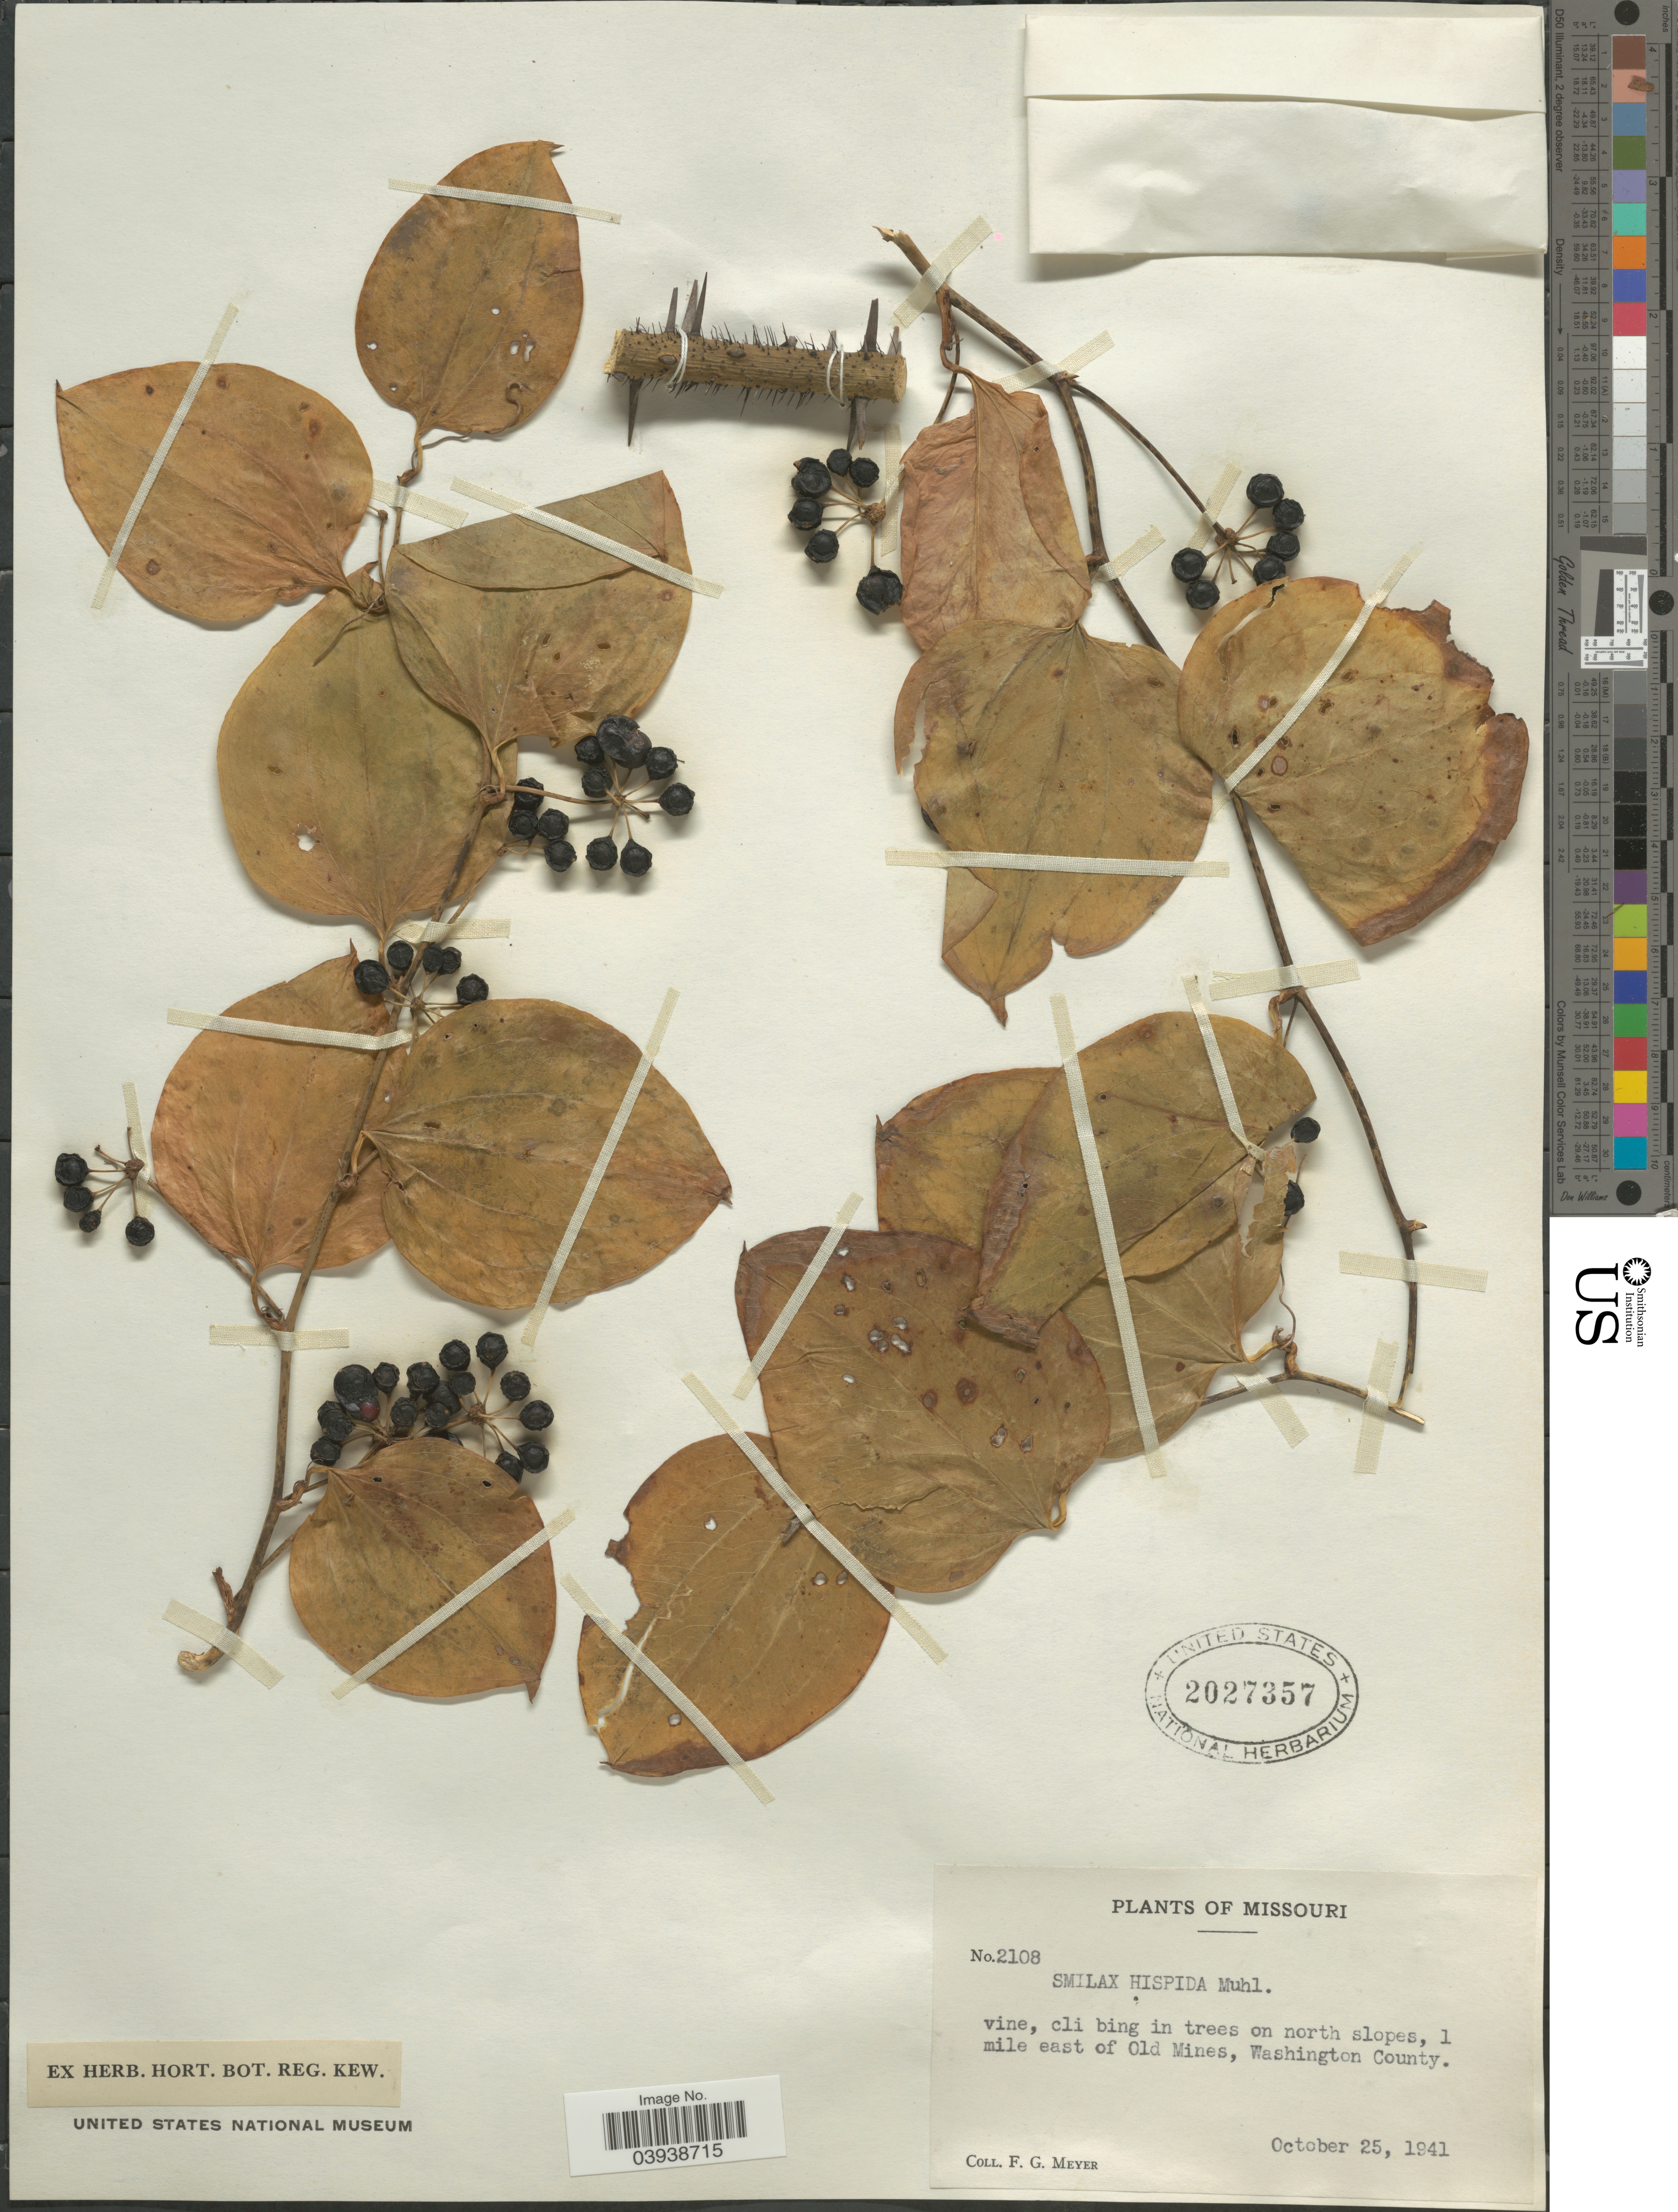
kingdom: Plantae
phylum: Tracheophyta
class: Liliopsida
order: Liliales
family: Smilacaceae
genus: Smilax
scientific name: Smilax hispida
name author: Raf.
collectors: F. G. Meyer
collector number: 2108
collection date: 1941-10-25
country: United States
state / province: Missouri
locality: On North slopes, 1 mile east of Old Mines, Washington County.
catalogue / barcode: US 2027357